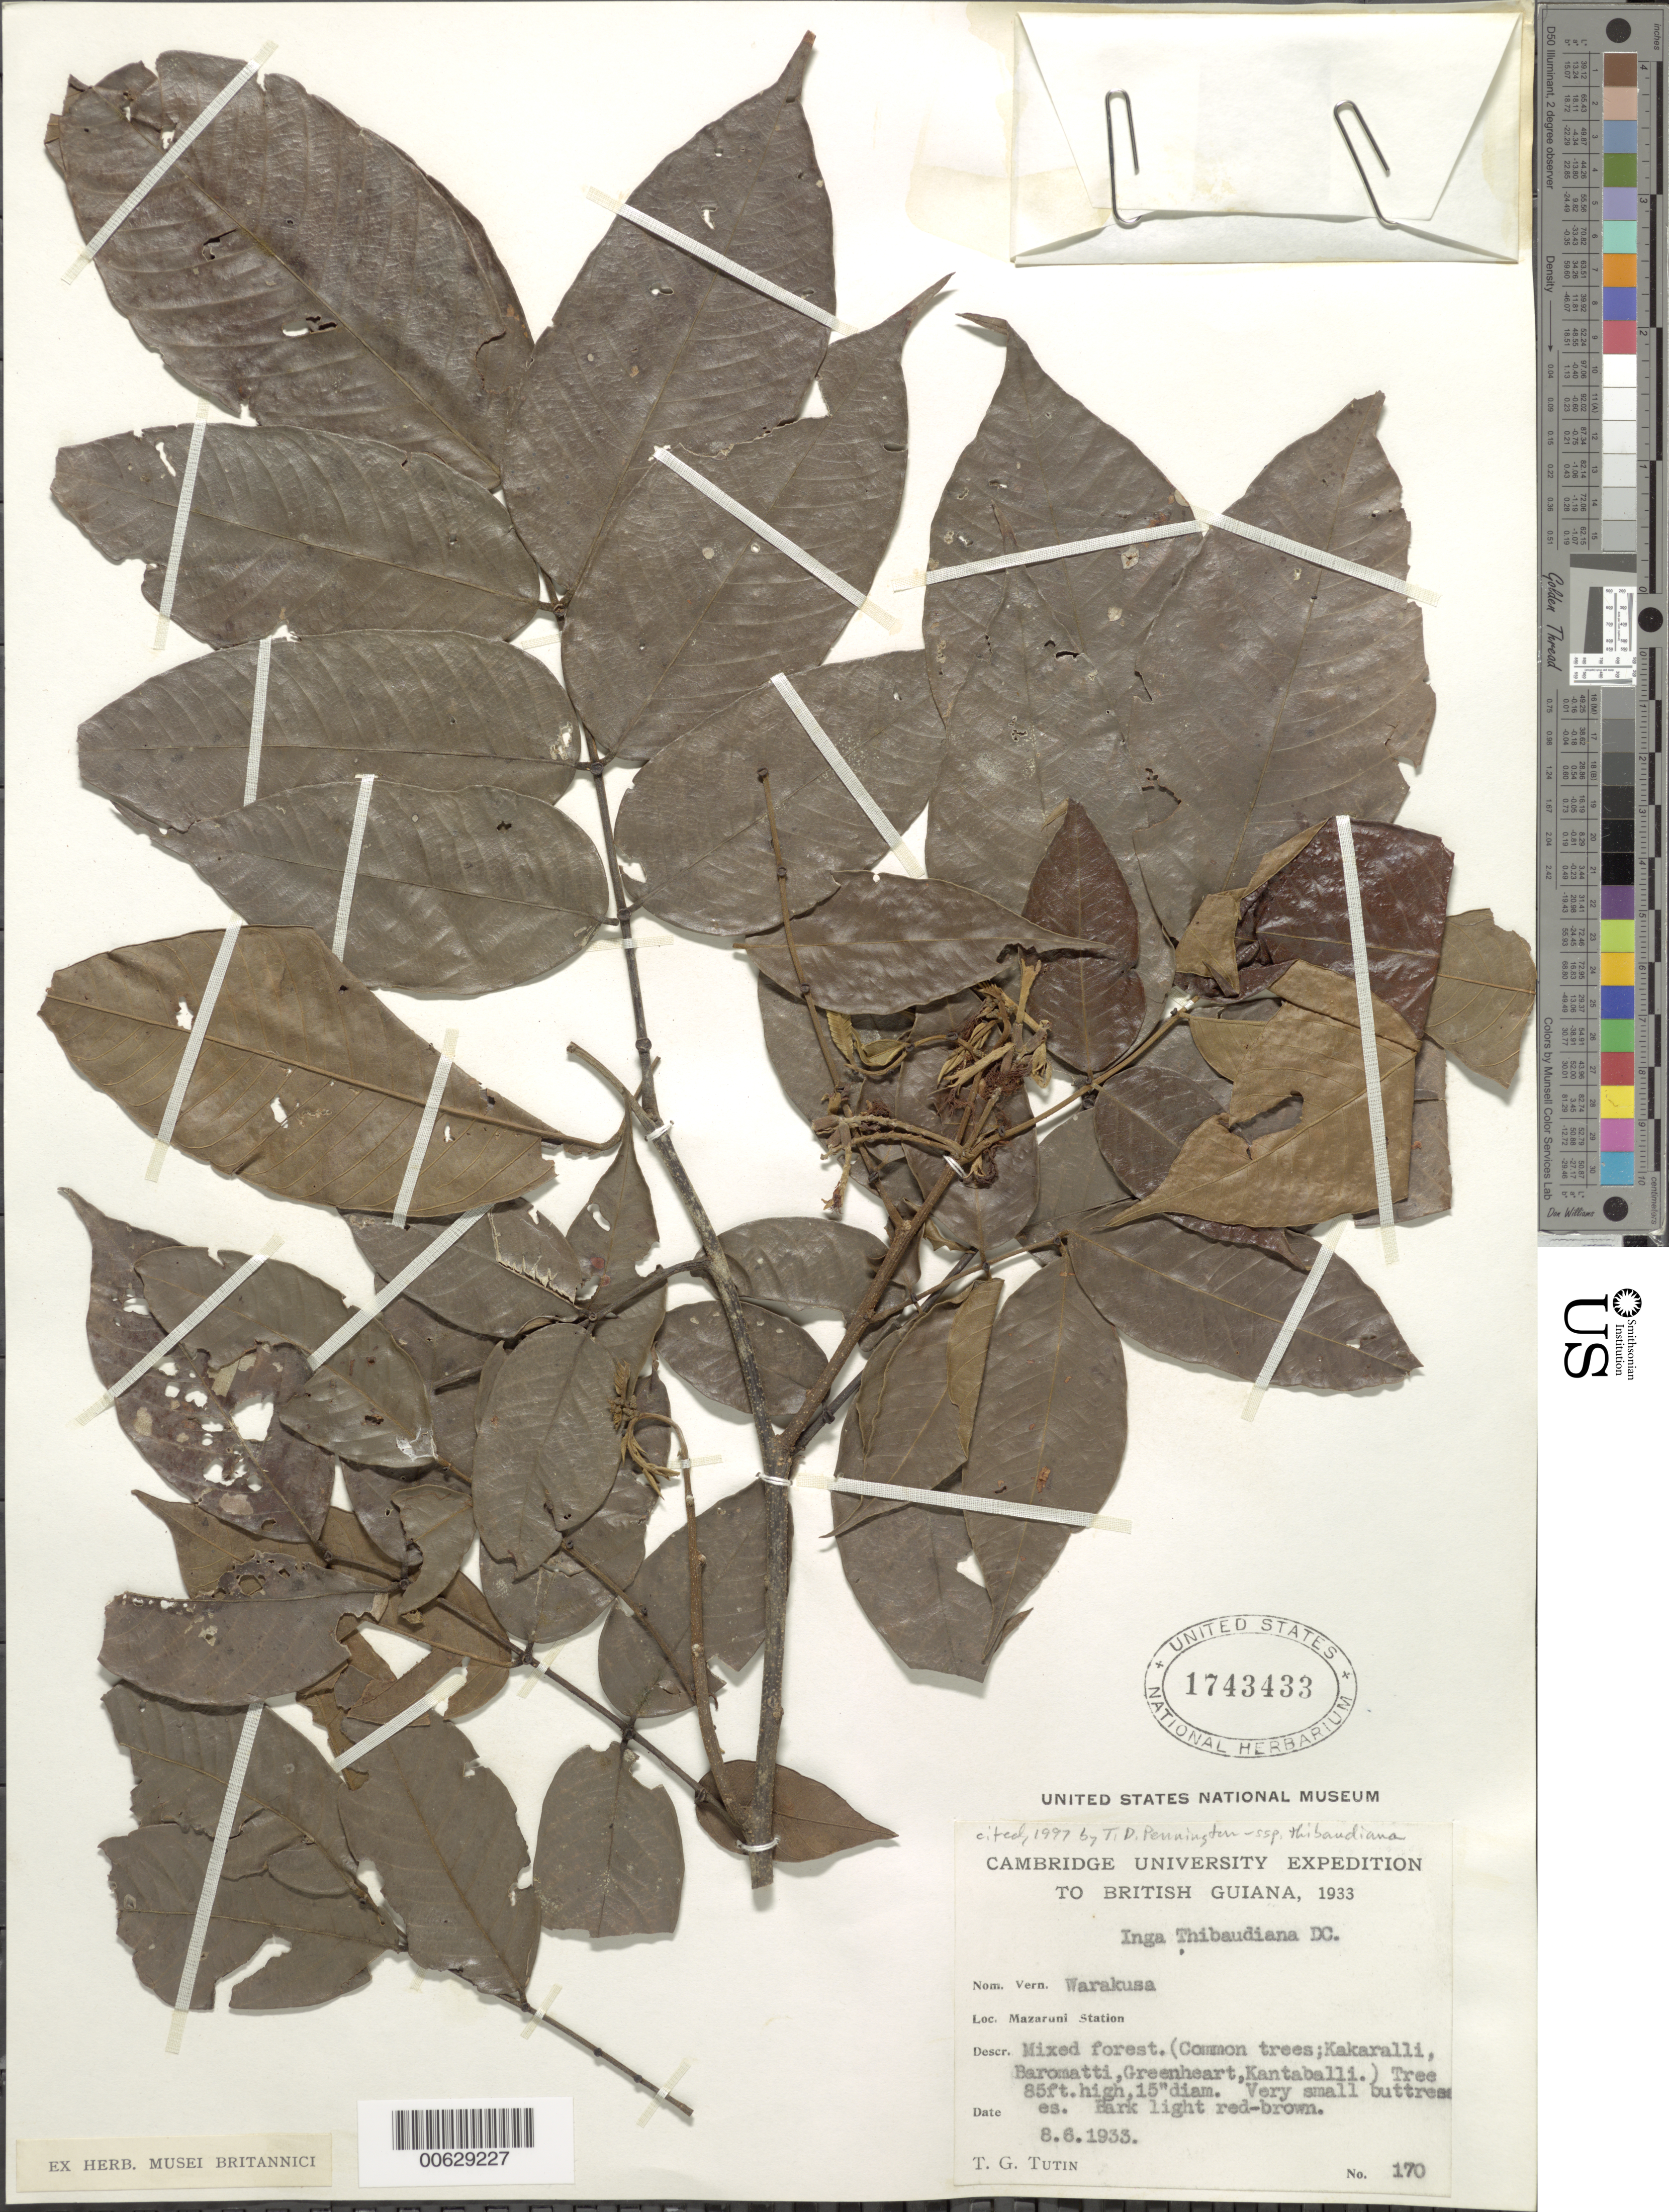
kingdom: Plantae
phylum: Tracheophyta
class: Magnoliopsida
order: Fabales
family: Fabaceae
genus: Inga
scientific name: Inga thibaudiana subsp. thibaudiana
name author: DC.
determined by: Pennington, T. D., (K)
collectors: T. G. Tutin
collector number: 170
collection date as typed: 8-Jun-33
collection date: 1933-06-08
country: Guyana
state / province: Cuyuni-Mazaruni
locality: Mazaruni Station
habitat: Mixed forest (common trees; Kakaralli, Baromatti, Greenheart, Kantaballi)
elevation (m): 30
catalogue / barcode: US 1743433